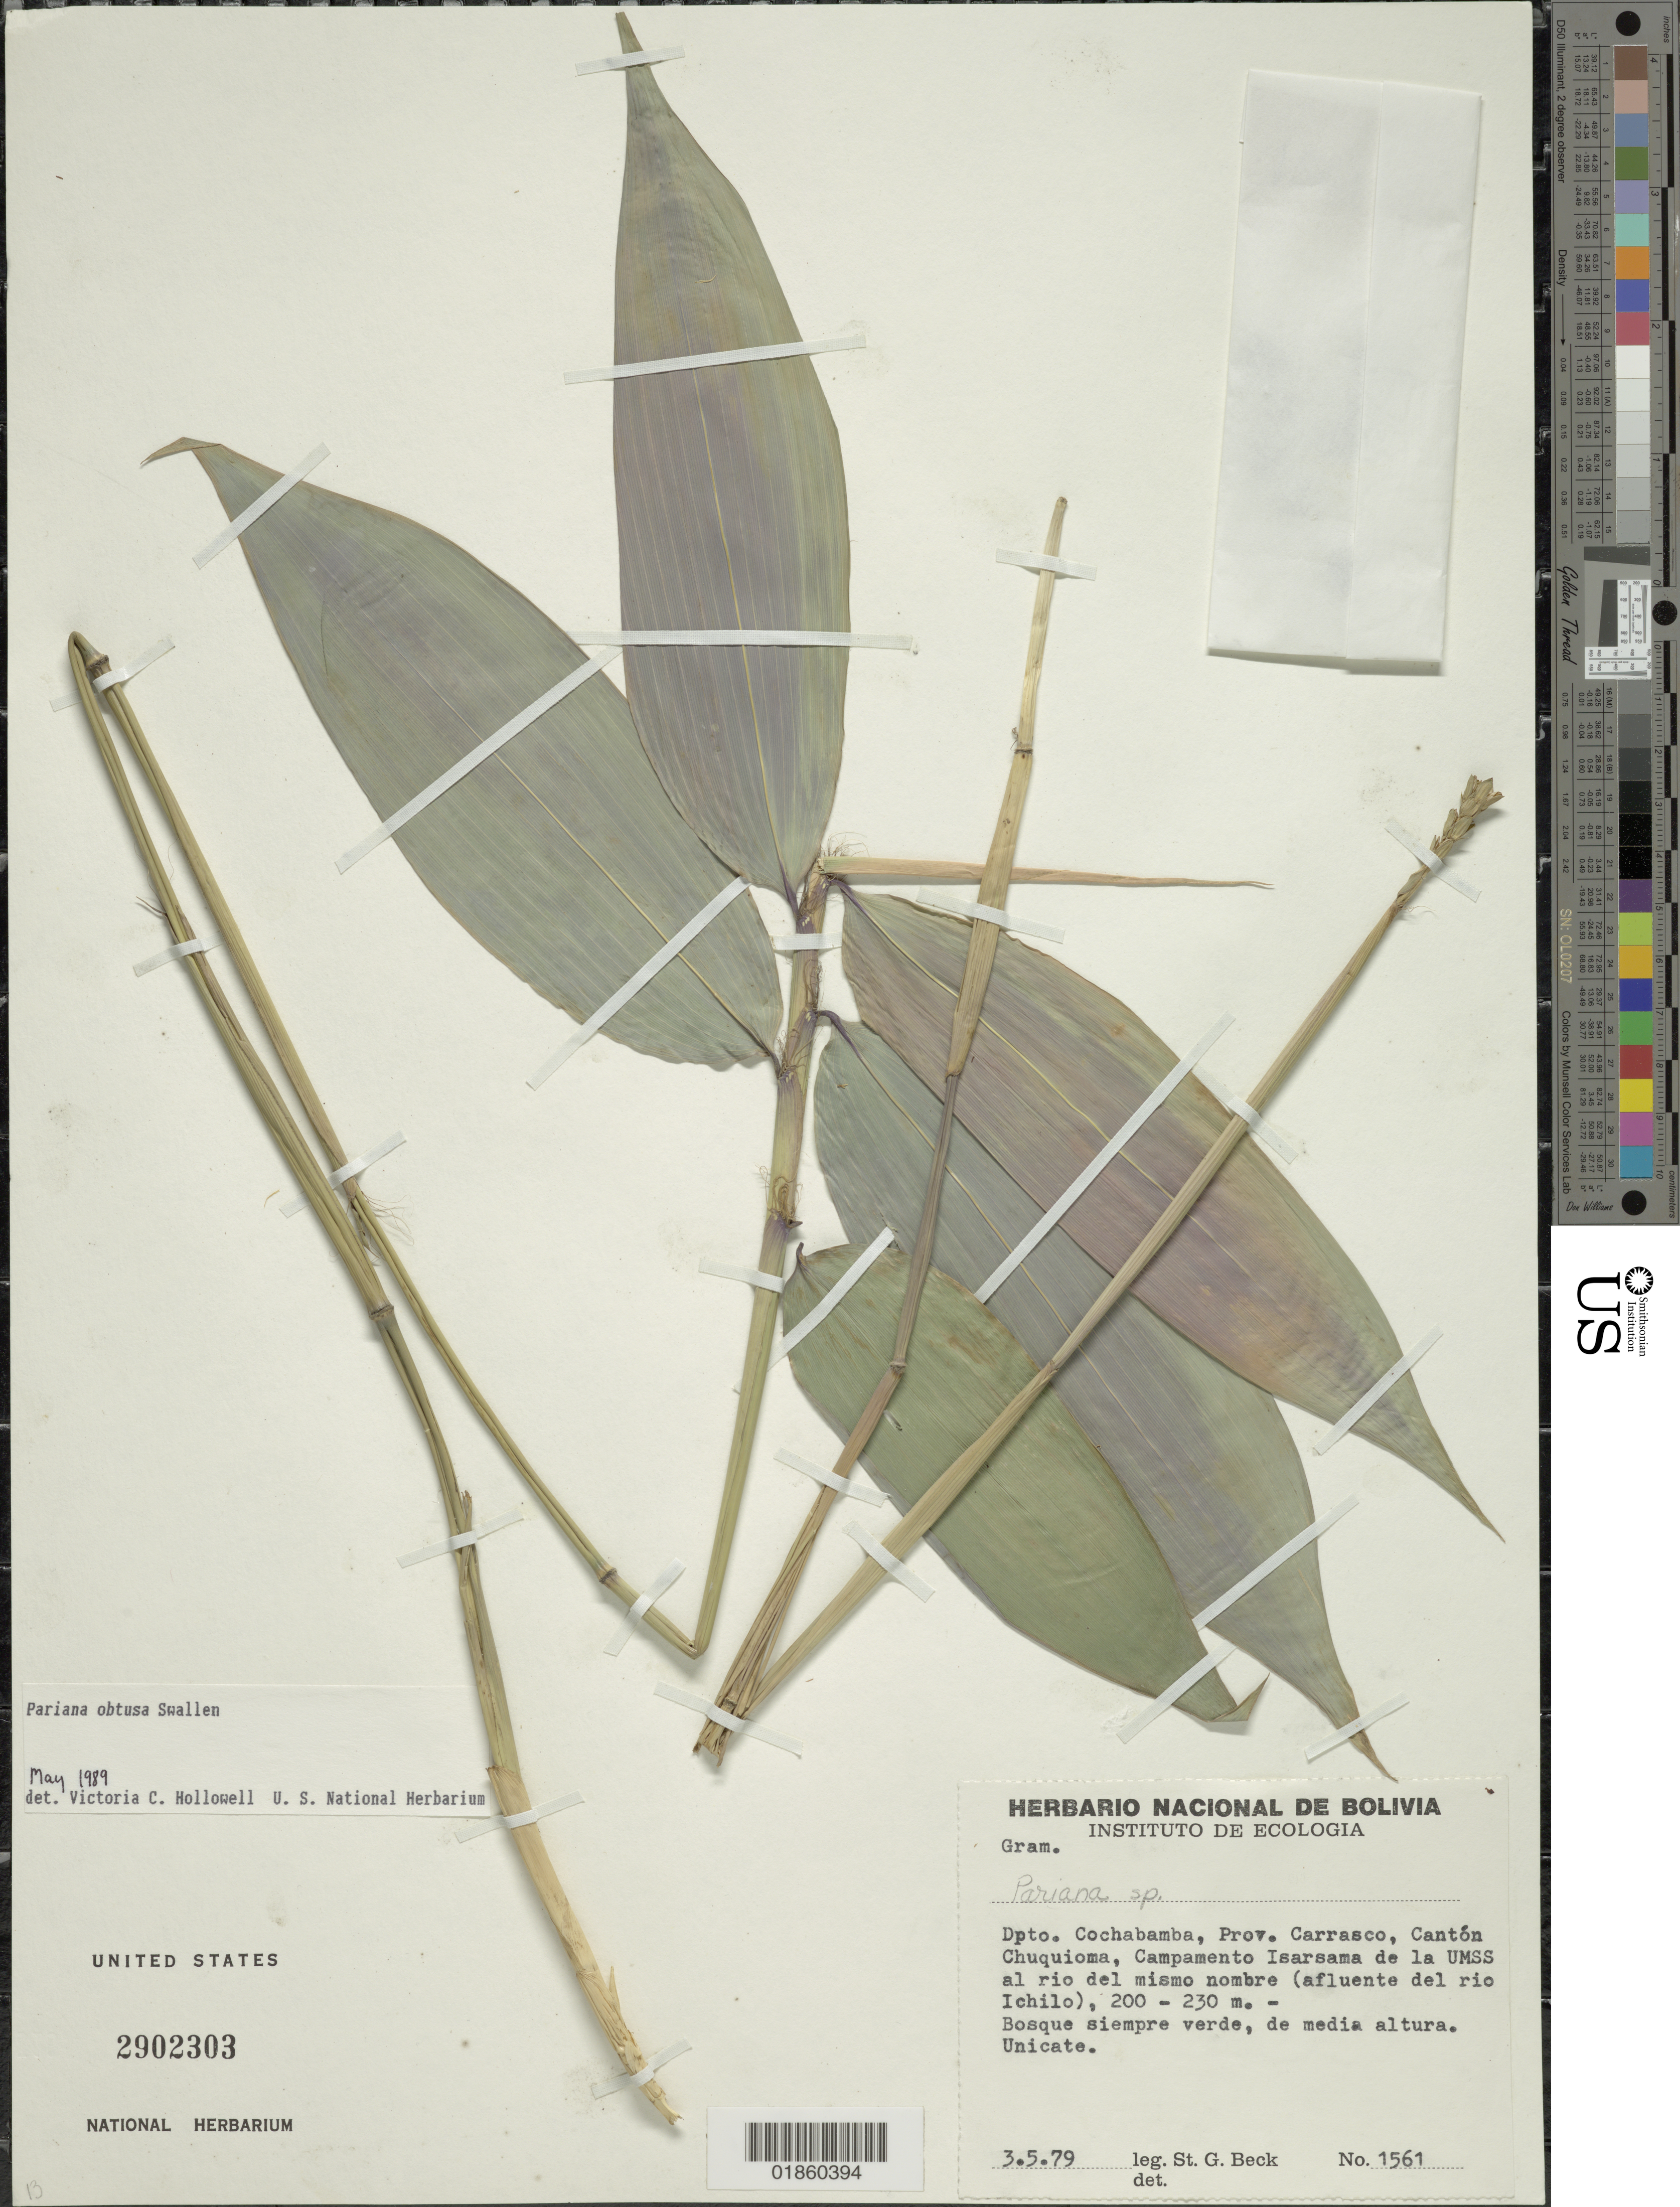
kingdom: Plantae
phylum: Tracheophyta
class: Liliopsida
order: Poales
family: Poaceae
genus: Pariana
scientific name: Pariana obtusa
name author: Swallen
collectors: S. G. Beck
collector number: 1561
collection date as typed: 03 May 1979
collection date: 1979-05-03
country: Bolivia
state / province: Cochabamba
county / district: Carrasco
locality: Canton Chuquioma, Campamento Isarsama de la U.M.S.S. to River of the same name, afluence of Rio Ichilo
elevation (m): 200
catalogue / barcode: US 2902303